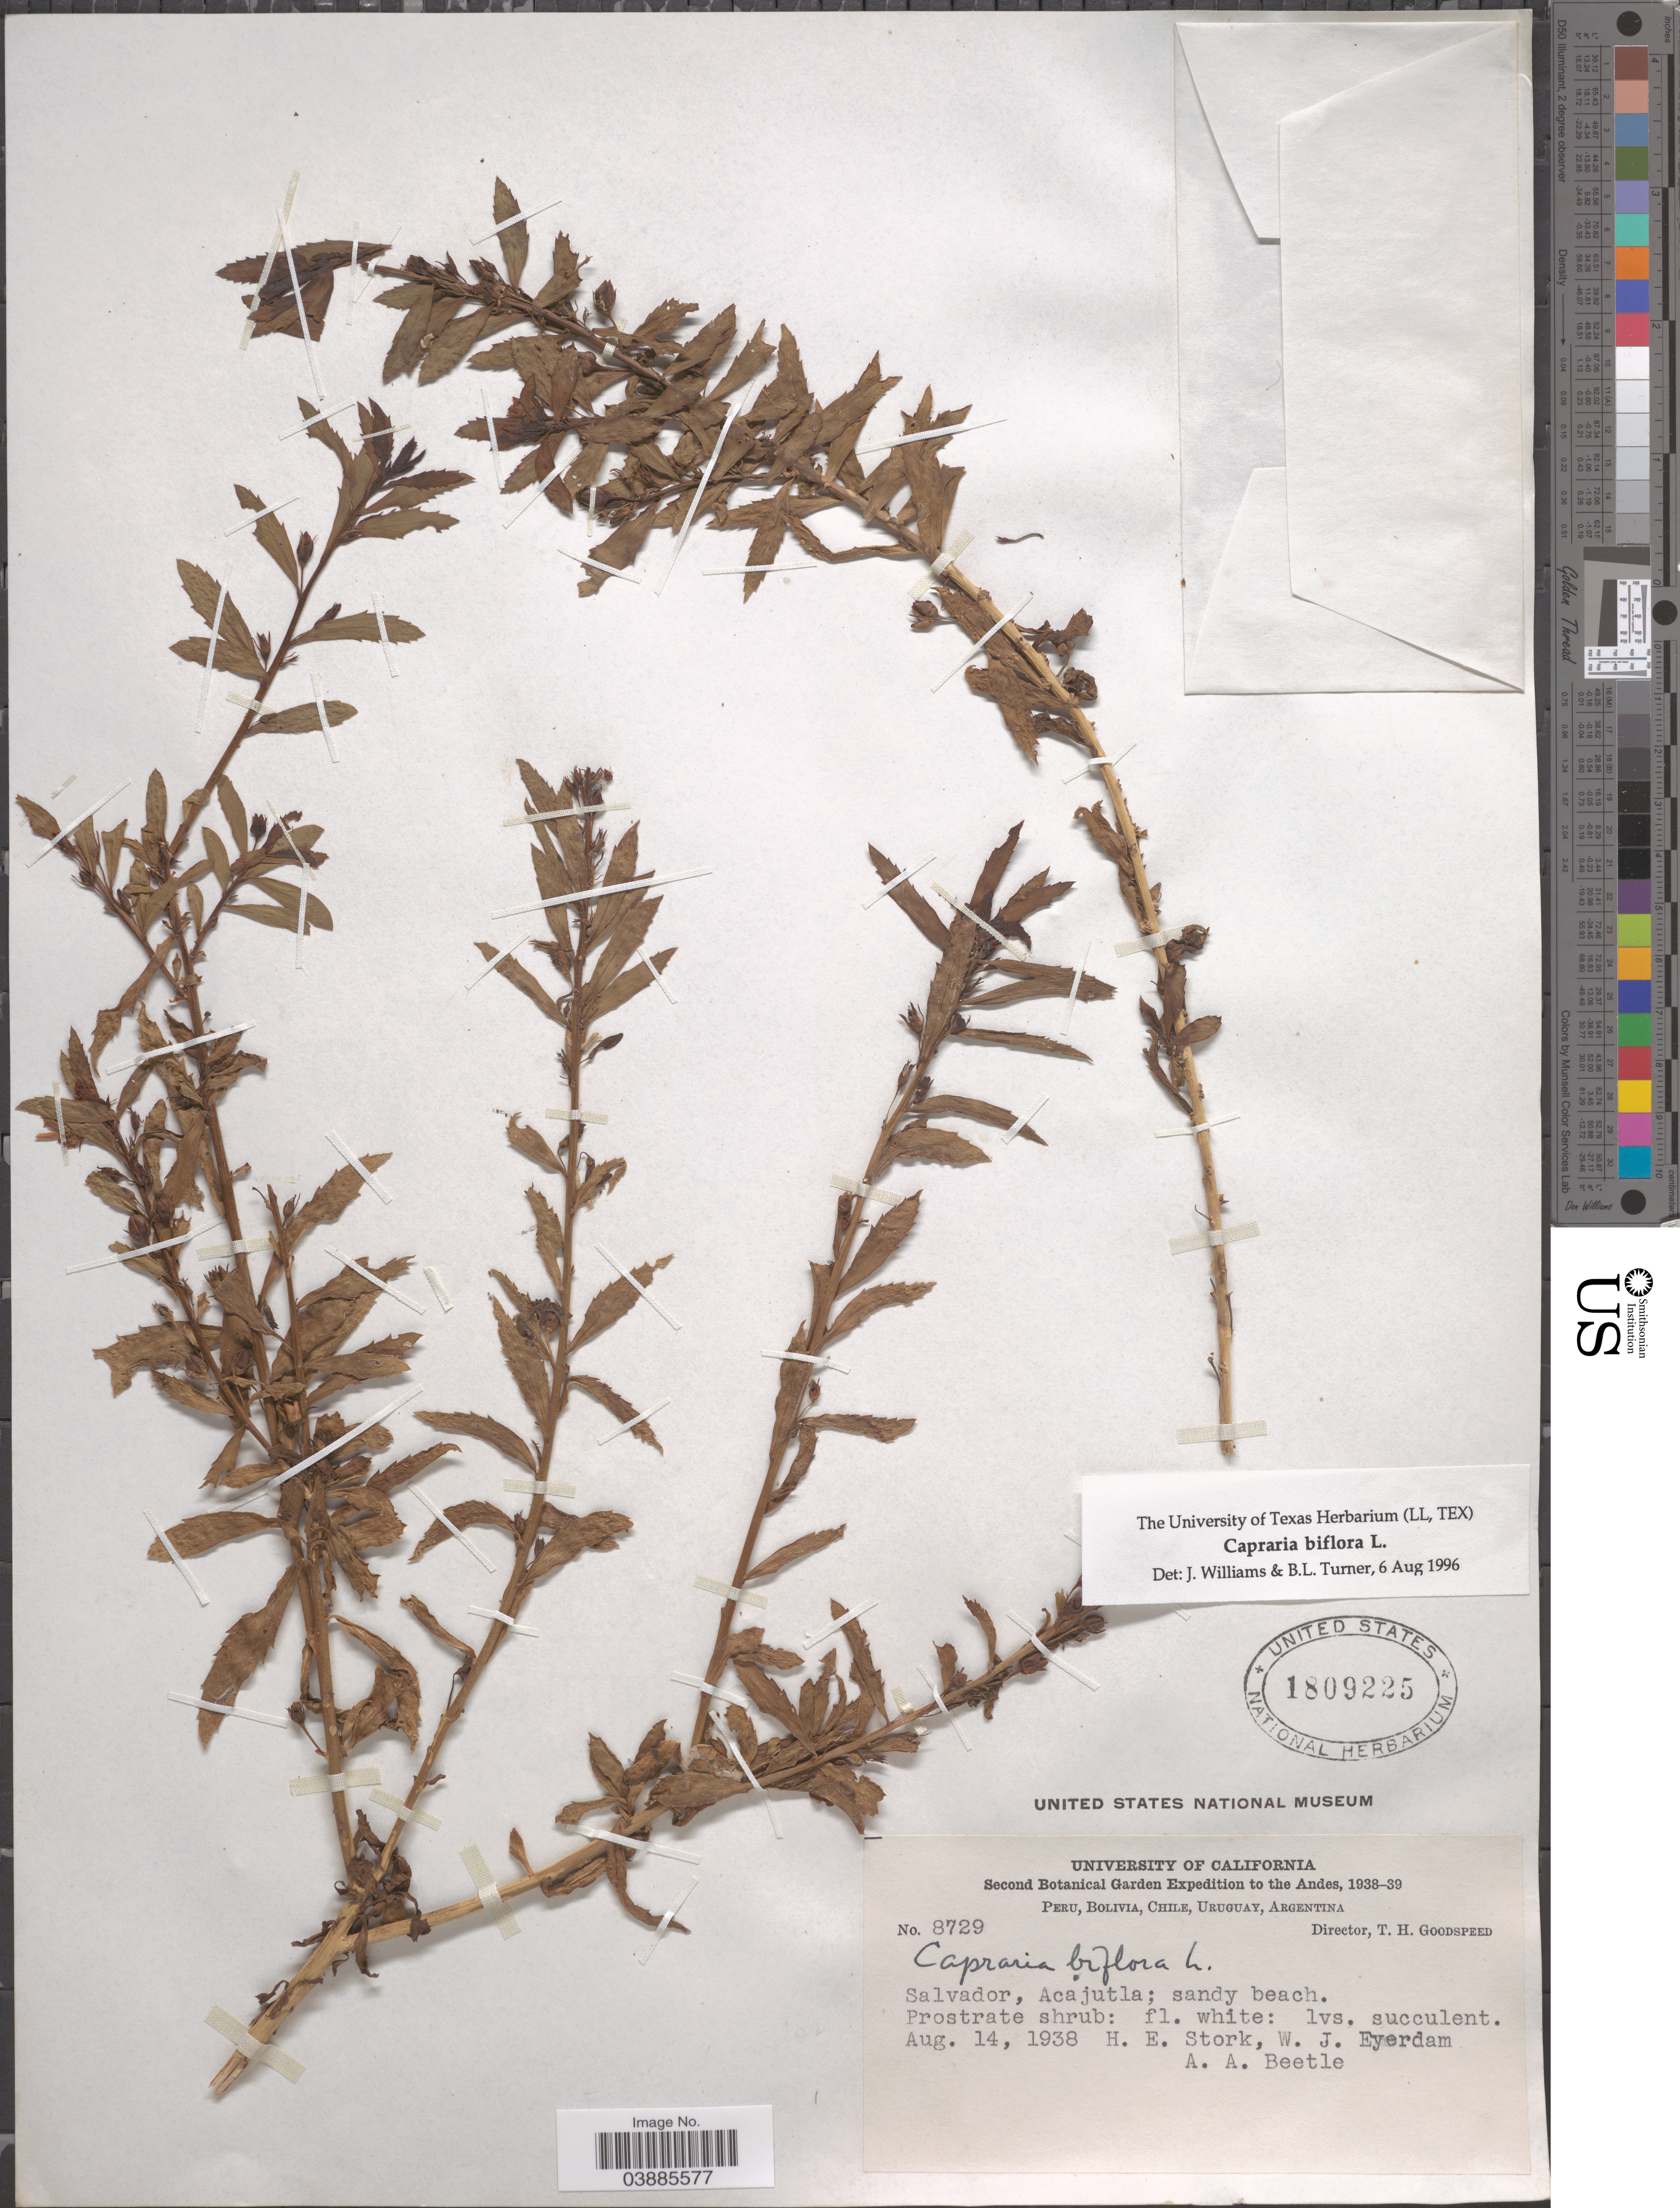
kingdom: Plantae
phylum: Tracheophyta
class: Magnoliopsida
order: Lamiales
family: Scrophulariaceae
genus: Capraria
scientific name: Capraria biflora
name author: L.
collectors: H. E. Stork, W. J. Eyerdam & A. A. Beetle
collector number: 8729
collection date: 1938-08-14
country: El Salvador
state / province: San Salvador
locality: Salvador, Acajutla.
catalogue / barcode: US 1809225